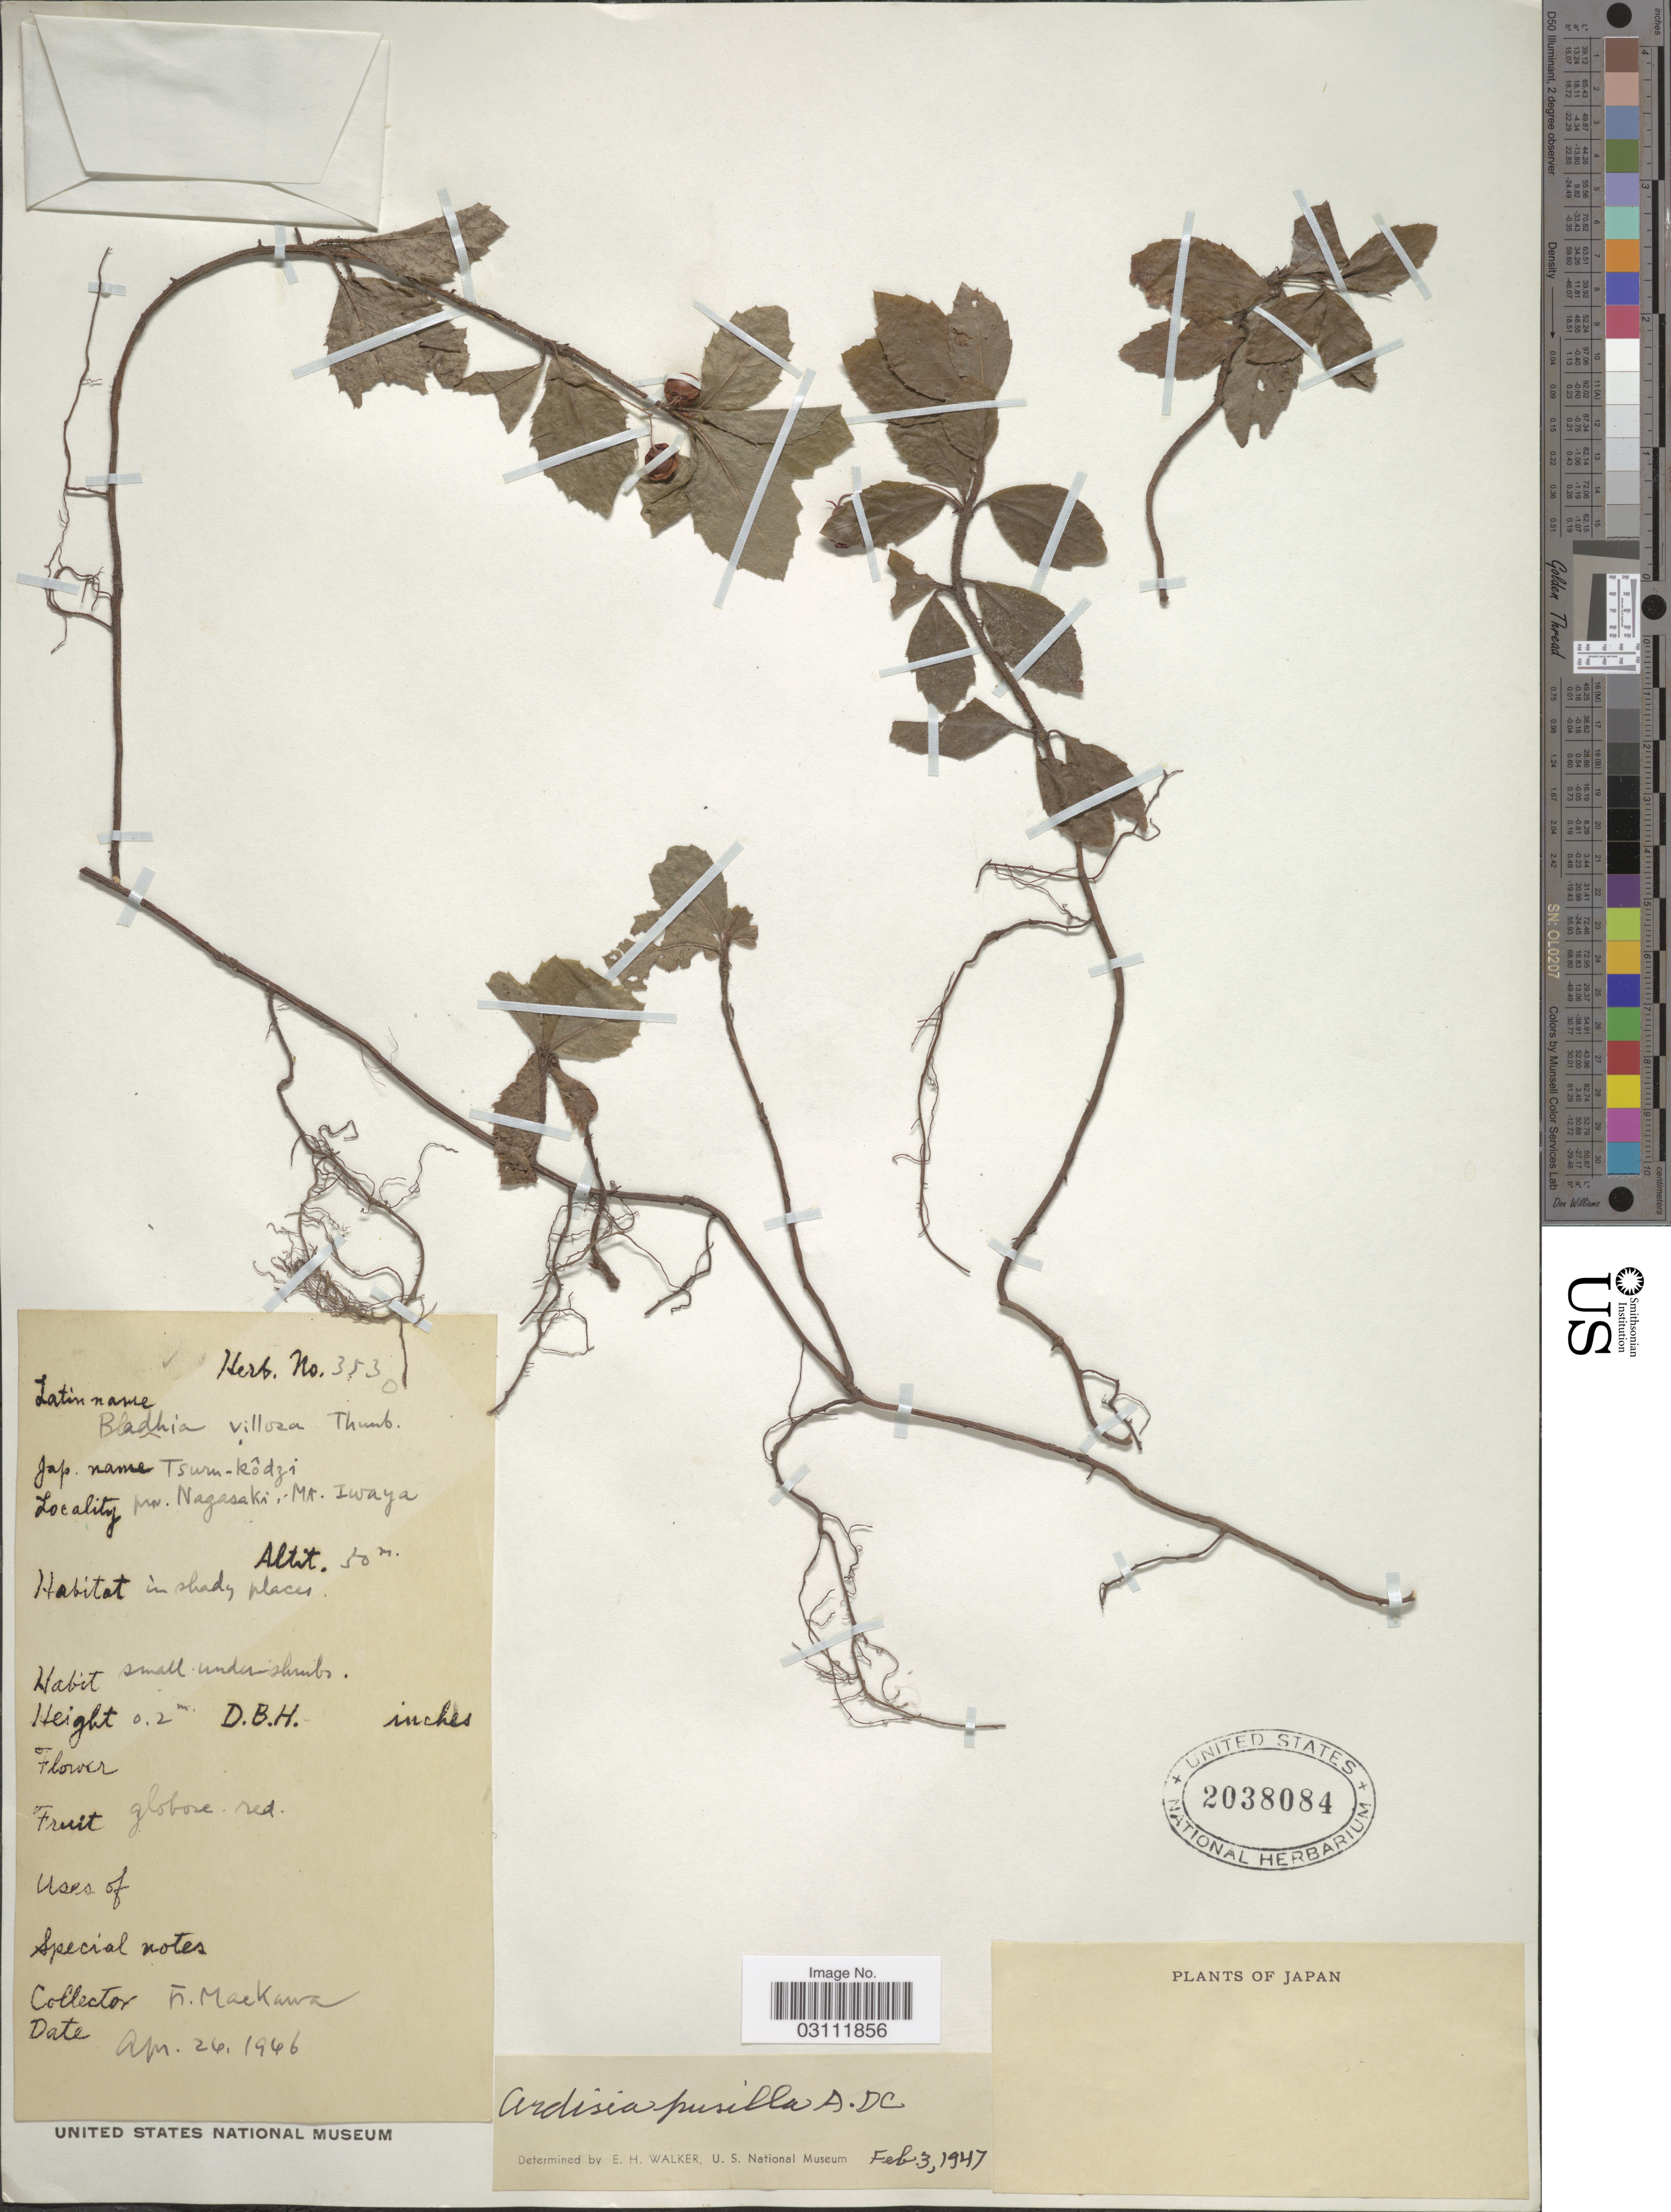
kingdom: Plantae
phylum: Tracheophyta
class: Magnoliopsida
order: Ericales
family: Primulaceae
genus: Ardisia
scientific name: Ardisia pusilla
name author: A. DC.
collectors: F. Maekawa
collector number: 3530*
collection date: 1946-04-26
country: Japan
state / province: Nagasaki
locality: Mt. Iwaya.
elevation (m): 50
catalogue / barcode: US 2038084